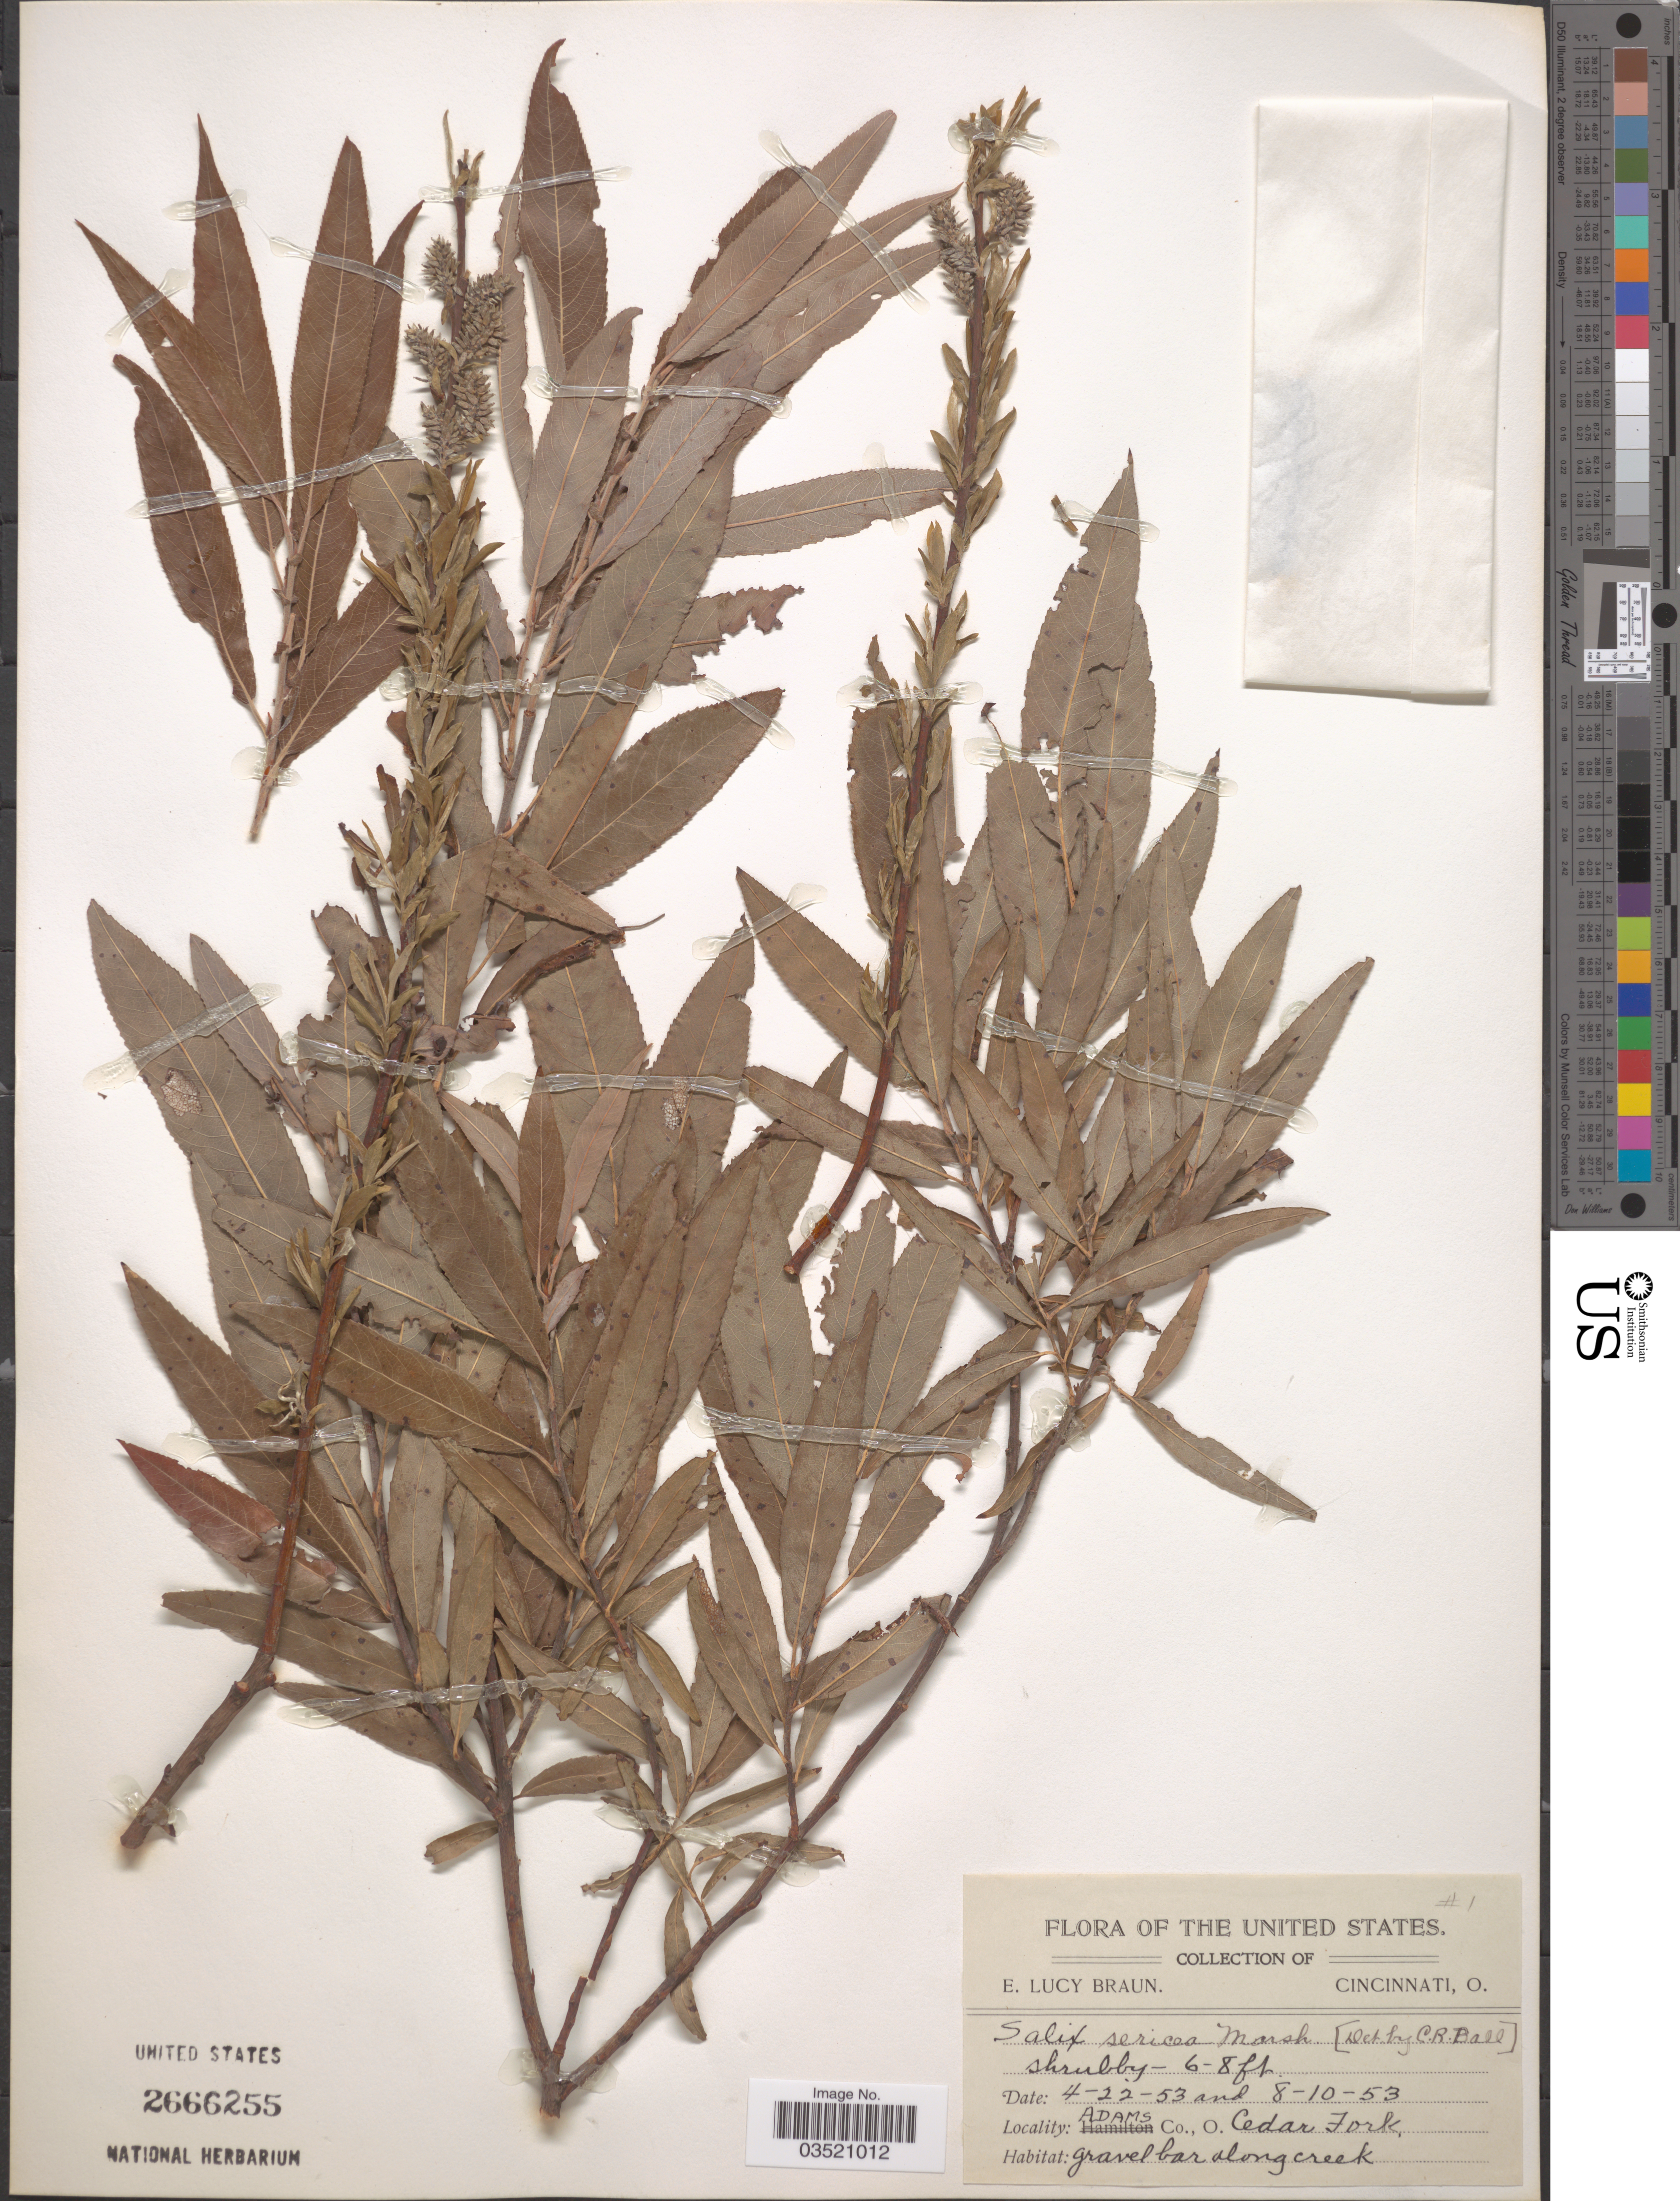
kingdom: Plantae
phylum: Tracheophyta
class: Magnoliopsida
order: Malpighiales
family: Salicaceae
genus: Salix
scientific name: Salix sericea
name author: Marshall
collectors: E. L. Braun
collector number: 1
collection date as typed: Transcribed d/m/y: 22/4/53 to 10/8/53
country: United States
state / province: Ohio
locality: Adams Co., Cedar Fork.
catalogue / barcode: US 2666255